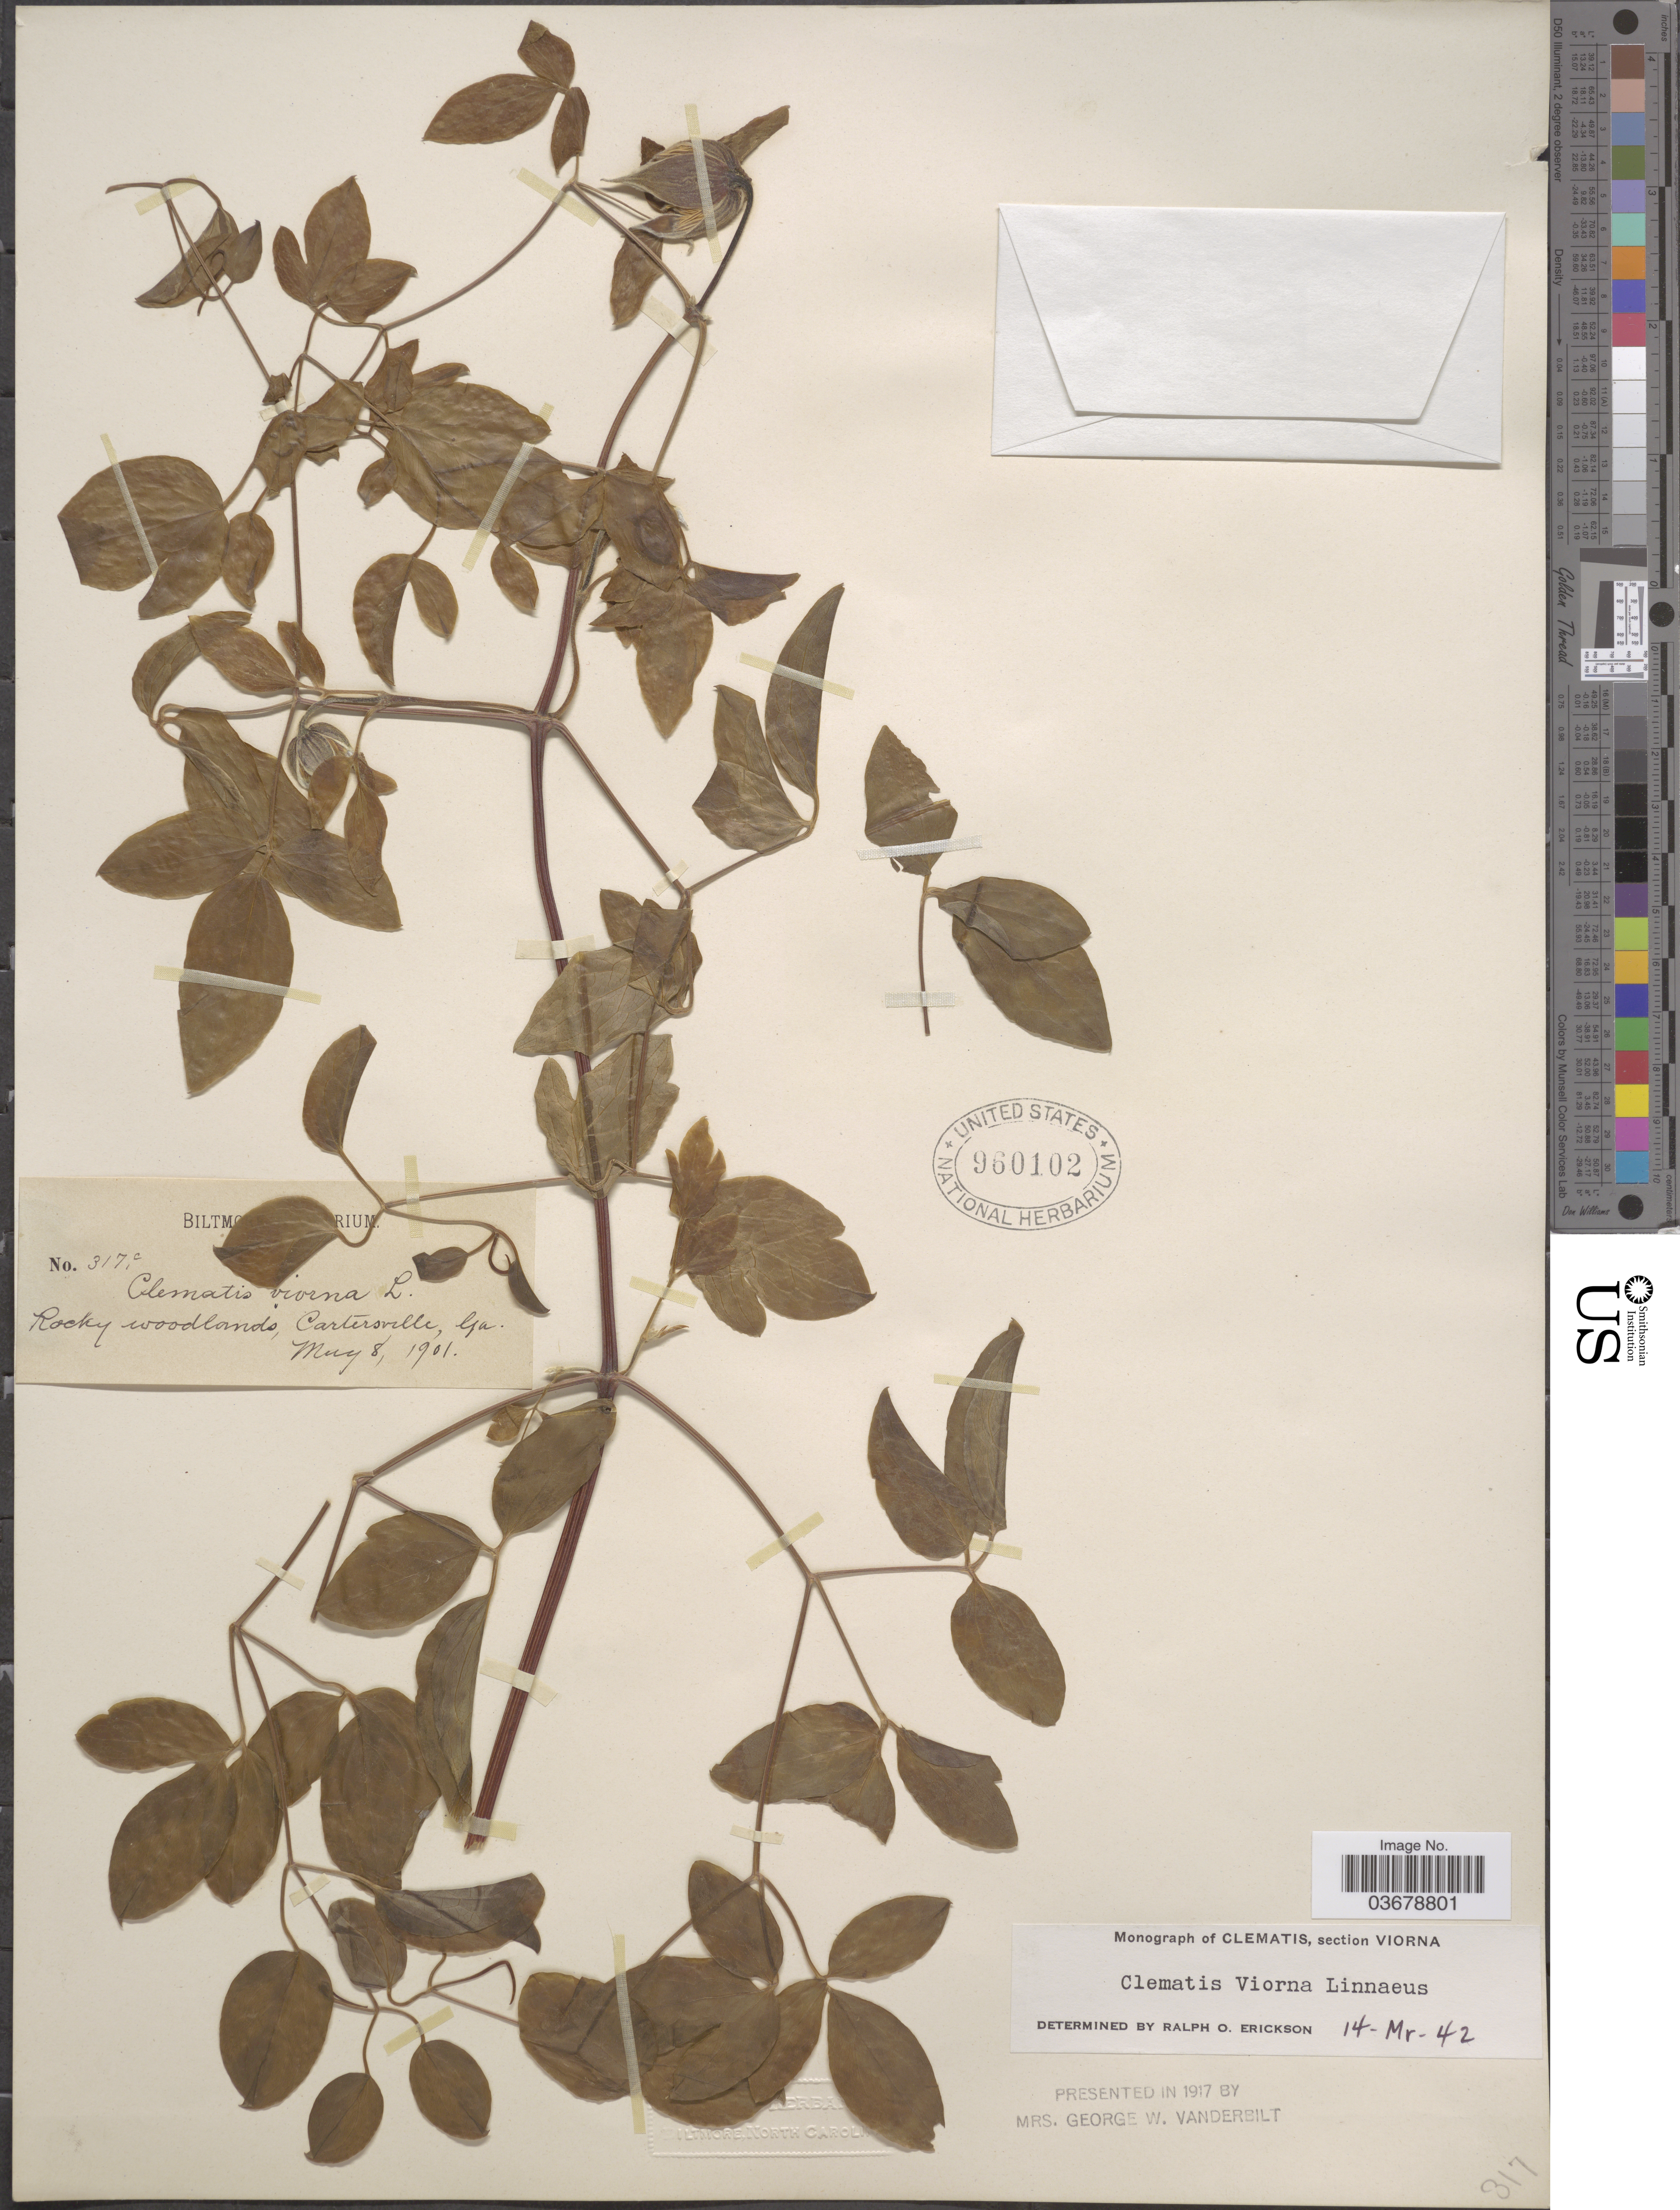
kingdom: Plantae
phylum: Tracheophyta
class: Magnoliopsida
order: Ranunculales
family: Ranunculaceae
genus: Clematis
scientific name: Clematis viorna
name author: L.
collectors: ex herb. Biltmore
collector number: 317c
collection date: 1901-05-08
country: United States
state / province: Georgia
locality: Cartersville.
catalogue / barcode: US 960102